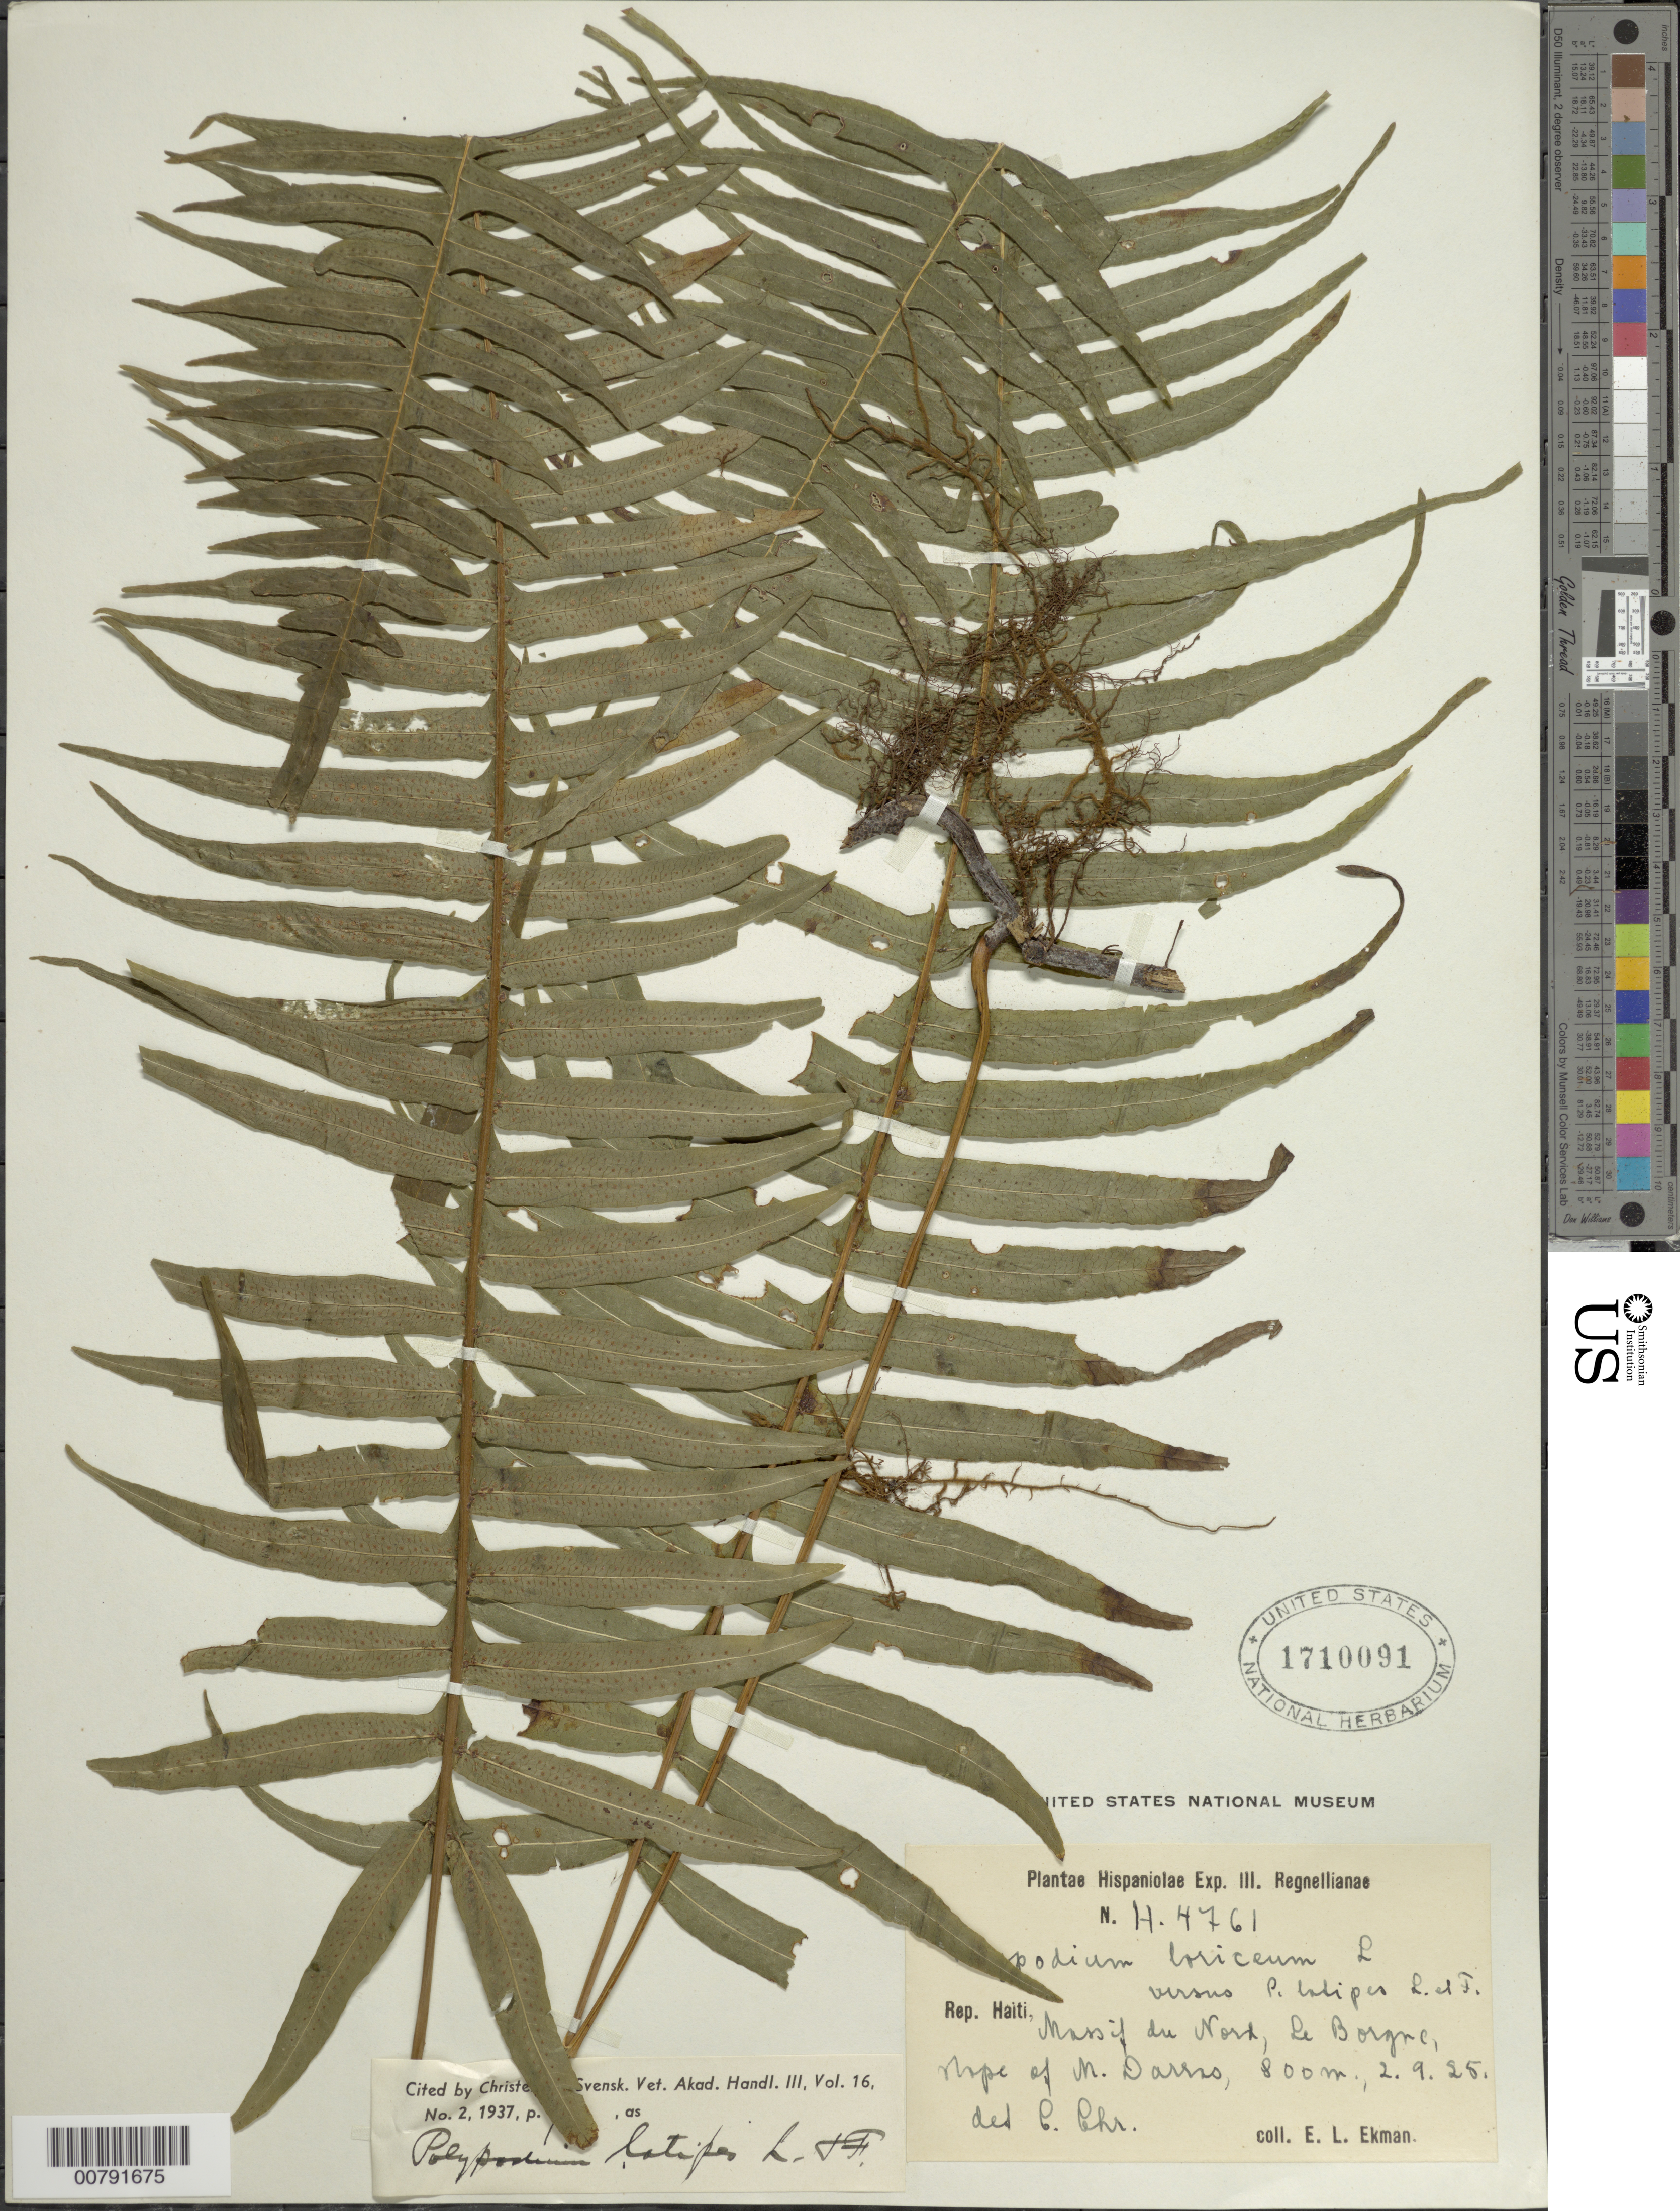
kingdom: Plantae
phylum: Tracheophyta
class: Polypodiopsida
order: Polypodiales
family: Polypodiaceae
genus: Serpocaulon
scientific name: Serpocaulon loriceum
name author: (L.) A.R. Sm.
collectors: E. L. Ekman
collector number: H 4761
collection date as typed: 02 Sep 1925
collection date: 1925-09-02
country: Haiti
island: Hispaniola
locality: Massif du Nord, Le Borgne, slope of Mt. Darens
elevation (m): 800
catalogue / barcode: US 1710091